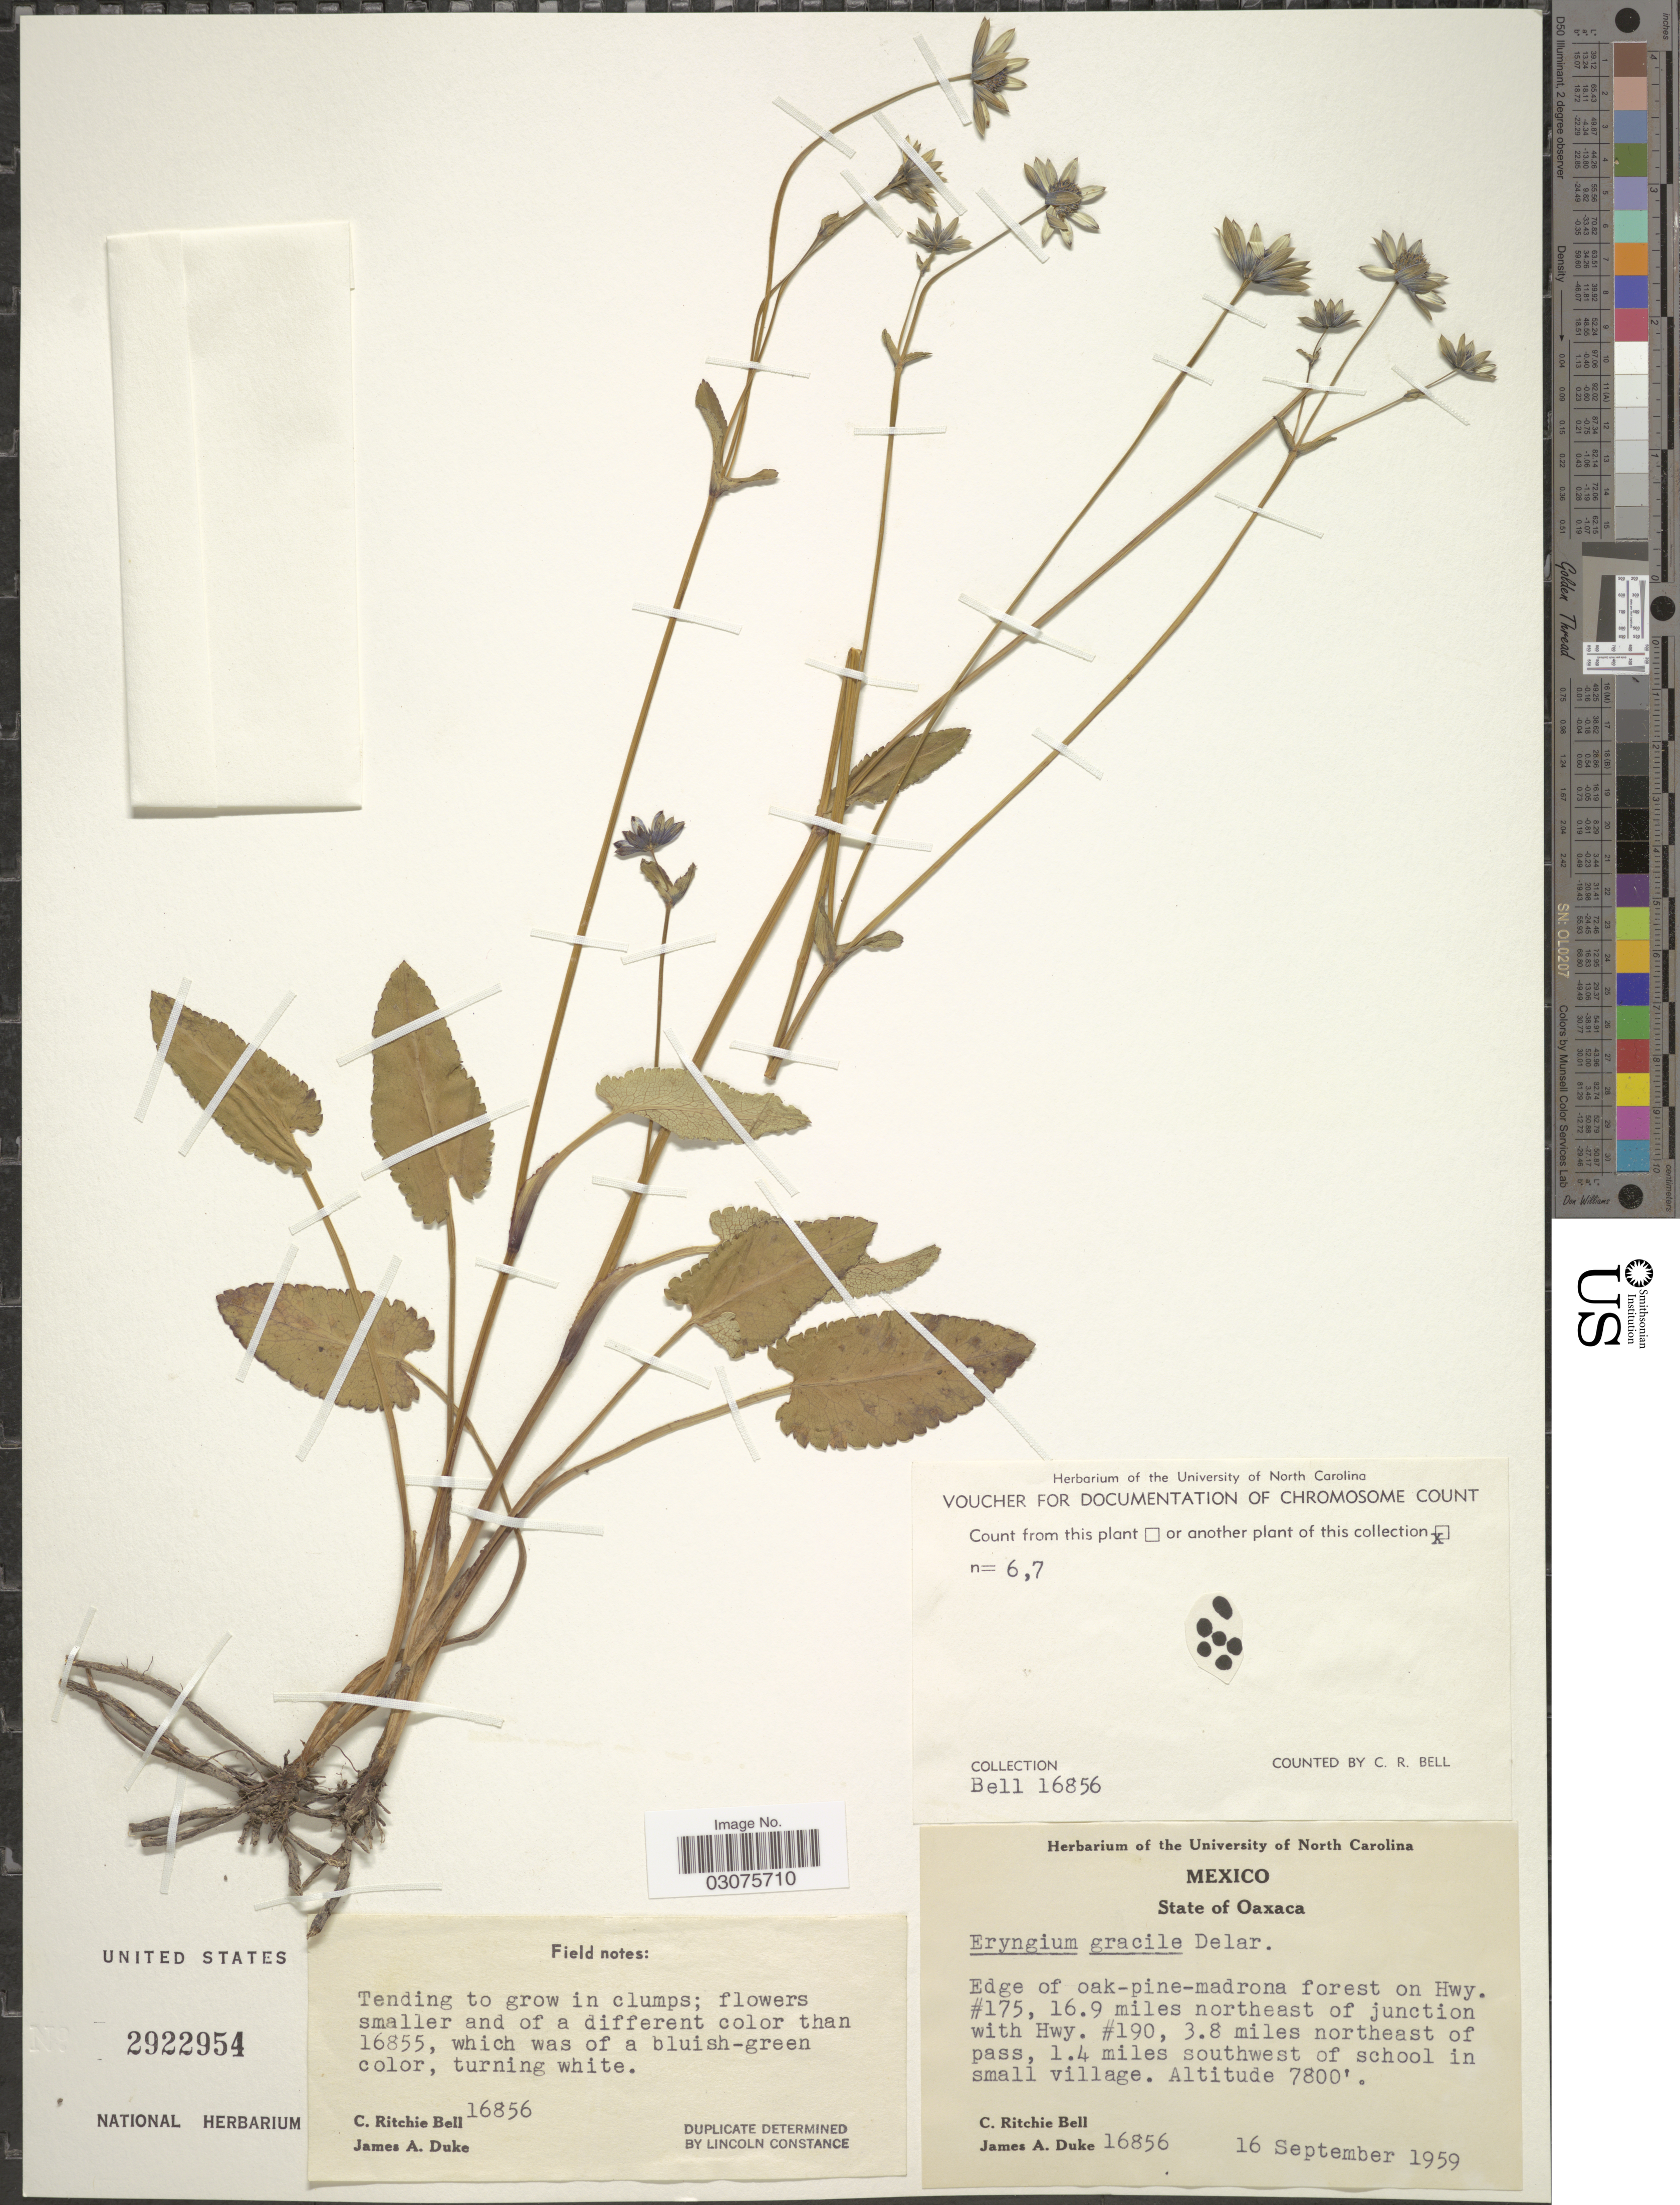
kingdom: Plantae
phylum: Tracheophyta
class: Magnoliopsida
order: Apiales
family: Apiaceae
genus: Eryngium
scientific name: Eryngium gracile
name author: F. Delaroche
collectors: C. R. Bell & J. A. Duke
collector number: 16856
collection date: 1959-09-16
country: Mexico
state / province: Oaxaca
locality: On Hwy. #175, 16.9 miles northeast of junction with Hwy. #190, 3.8 miles northeast of pass, 1.4 miles southwest of school in small village.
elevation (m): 2377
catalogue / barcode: US 2922954